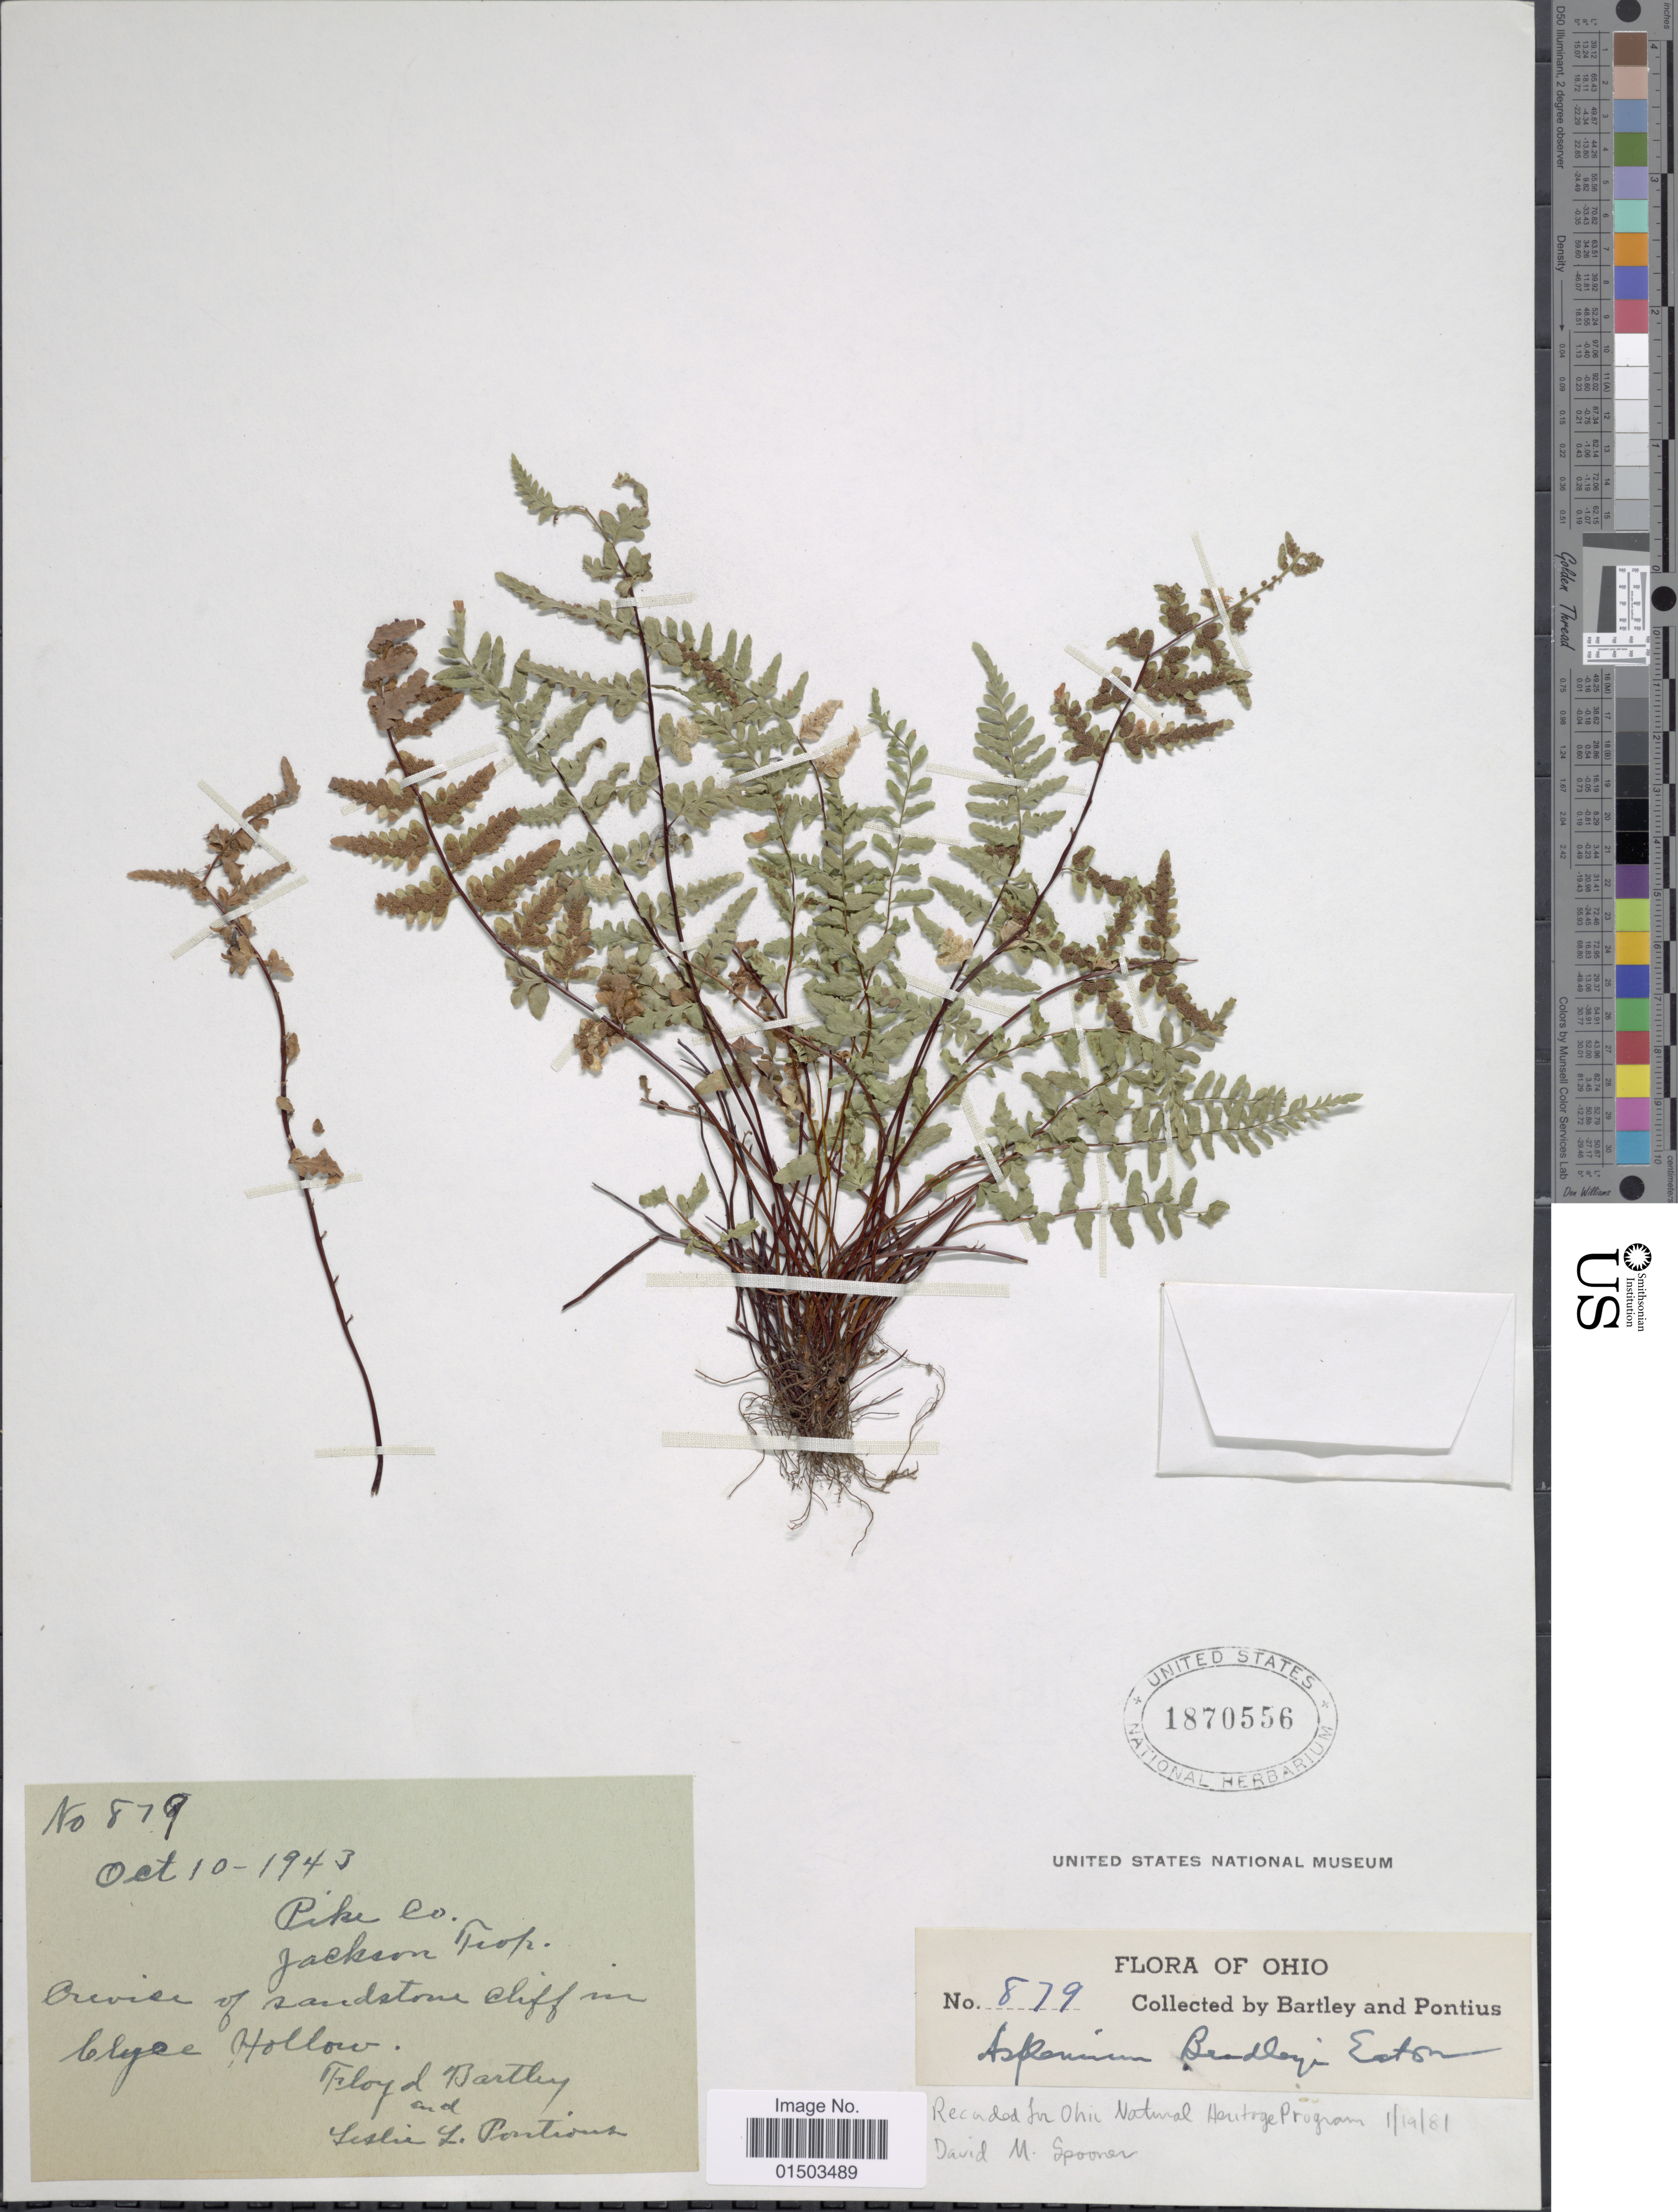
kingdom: Plantae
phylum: Tracheophyta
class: Polypodiopsida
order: Polypodiales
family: Aspleniaceae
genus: Asplenium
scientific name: Asplenium bradleyi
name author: D.C. Eaton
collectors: F. Bartley & L. L. Pontious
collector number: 879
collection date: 1943-10-10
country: United States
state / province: Ohio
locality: Pike Co., Jackson Twp. Crevice of sandstone cliff in Clyee Hollow.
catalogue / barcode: US 1870556